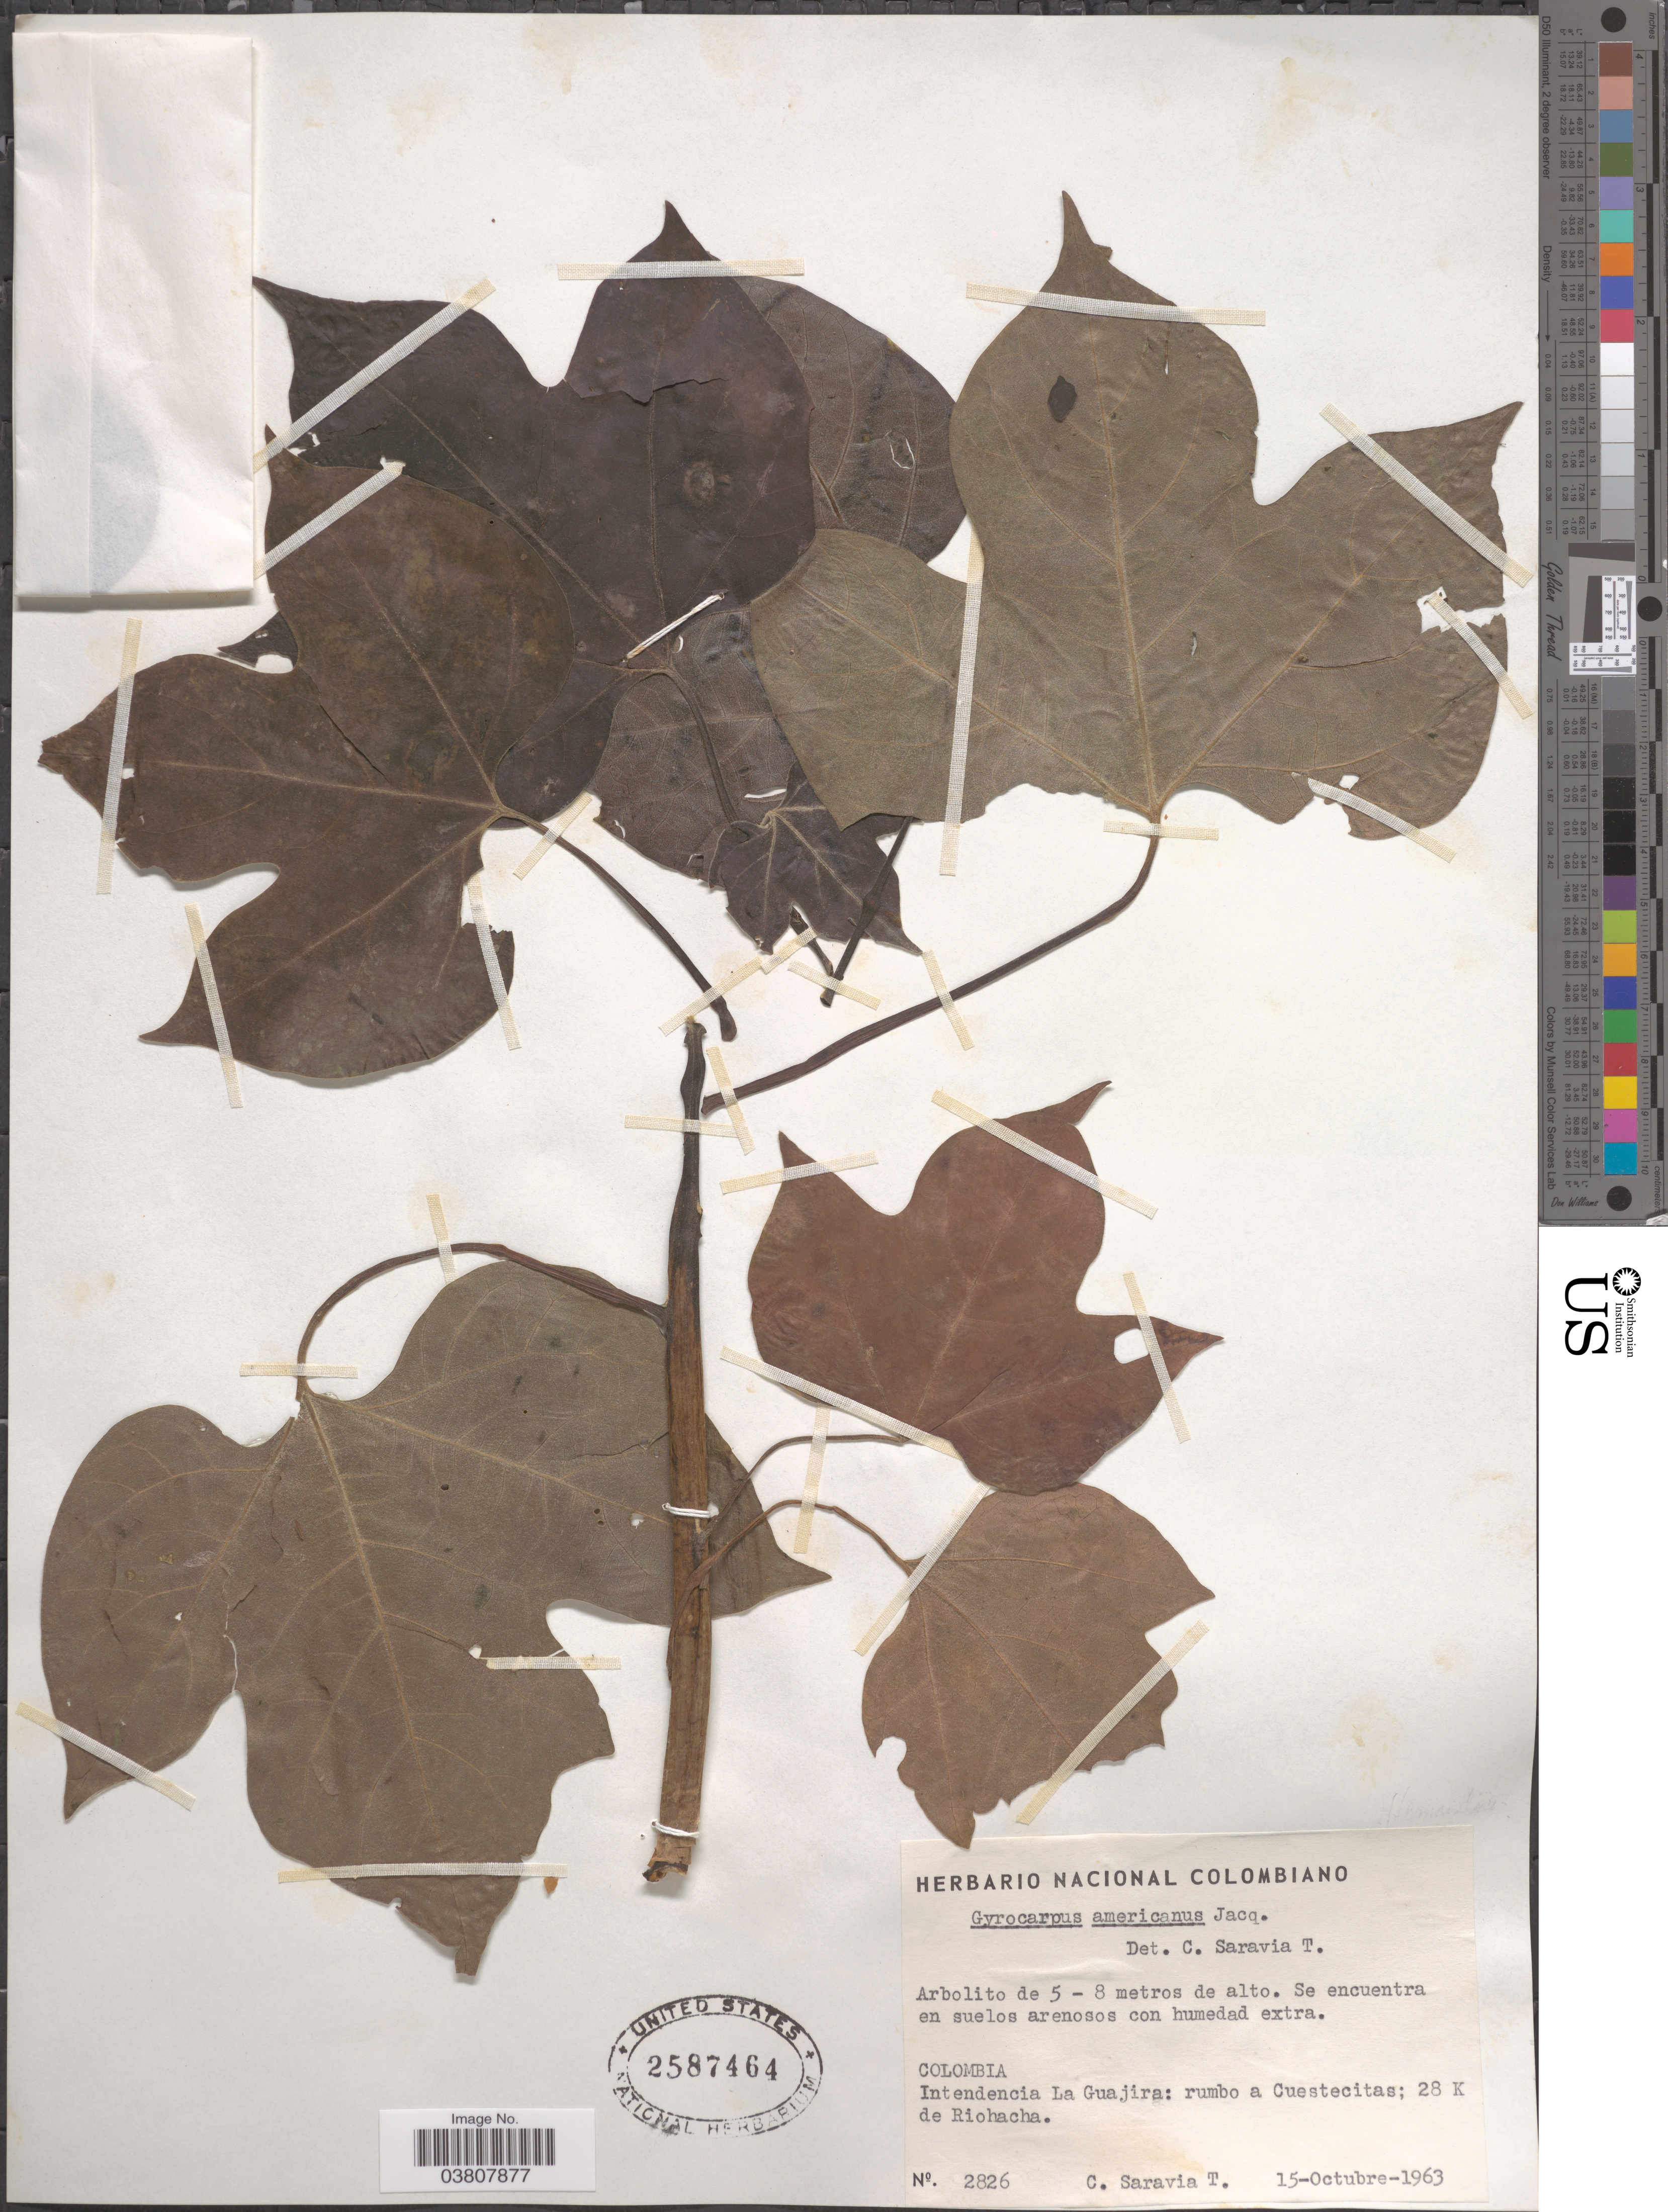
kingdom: Plantae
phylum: Tracheophyta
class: Magnoliopsida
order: Laurales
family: Hernandiaceae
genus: Gyrocarpus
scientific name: Gyrocarpus americanus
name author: Jacq.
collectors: C. Saravia T.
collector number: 2826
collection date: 1963-10-15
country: Colombia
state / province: La Guajira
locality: Intendencia La Guajira: rumbo a Cuestecitas; 28 K de Riohacha.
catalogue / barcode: US 2587464